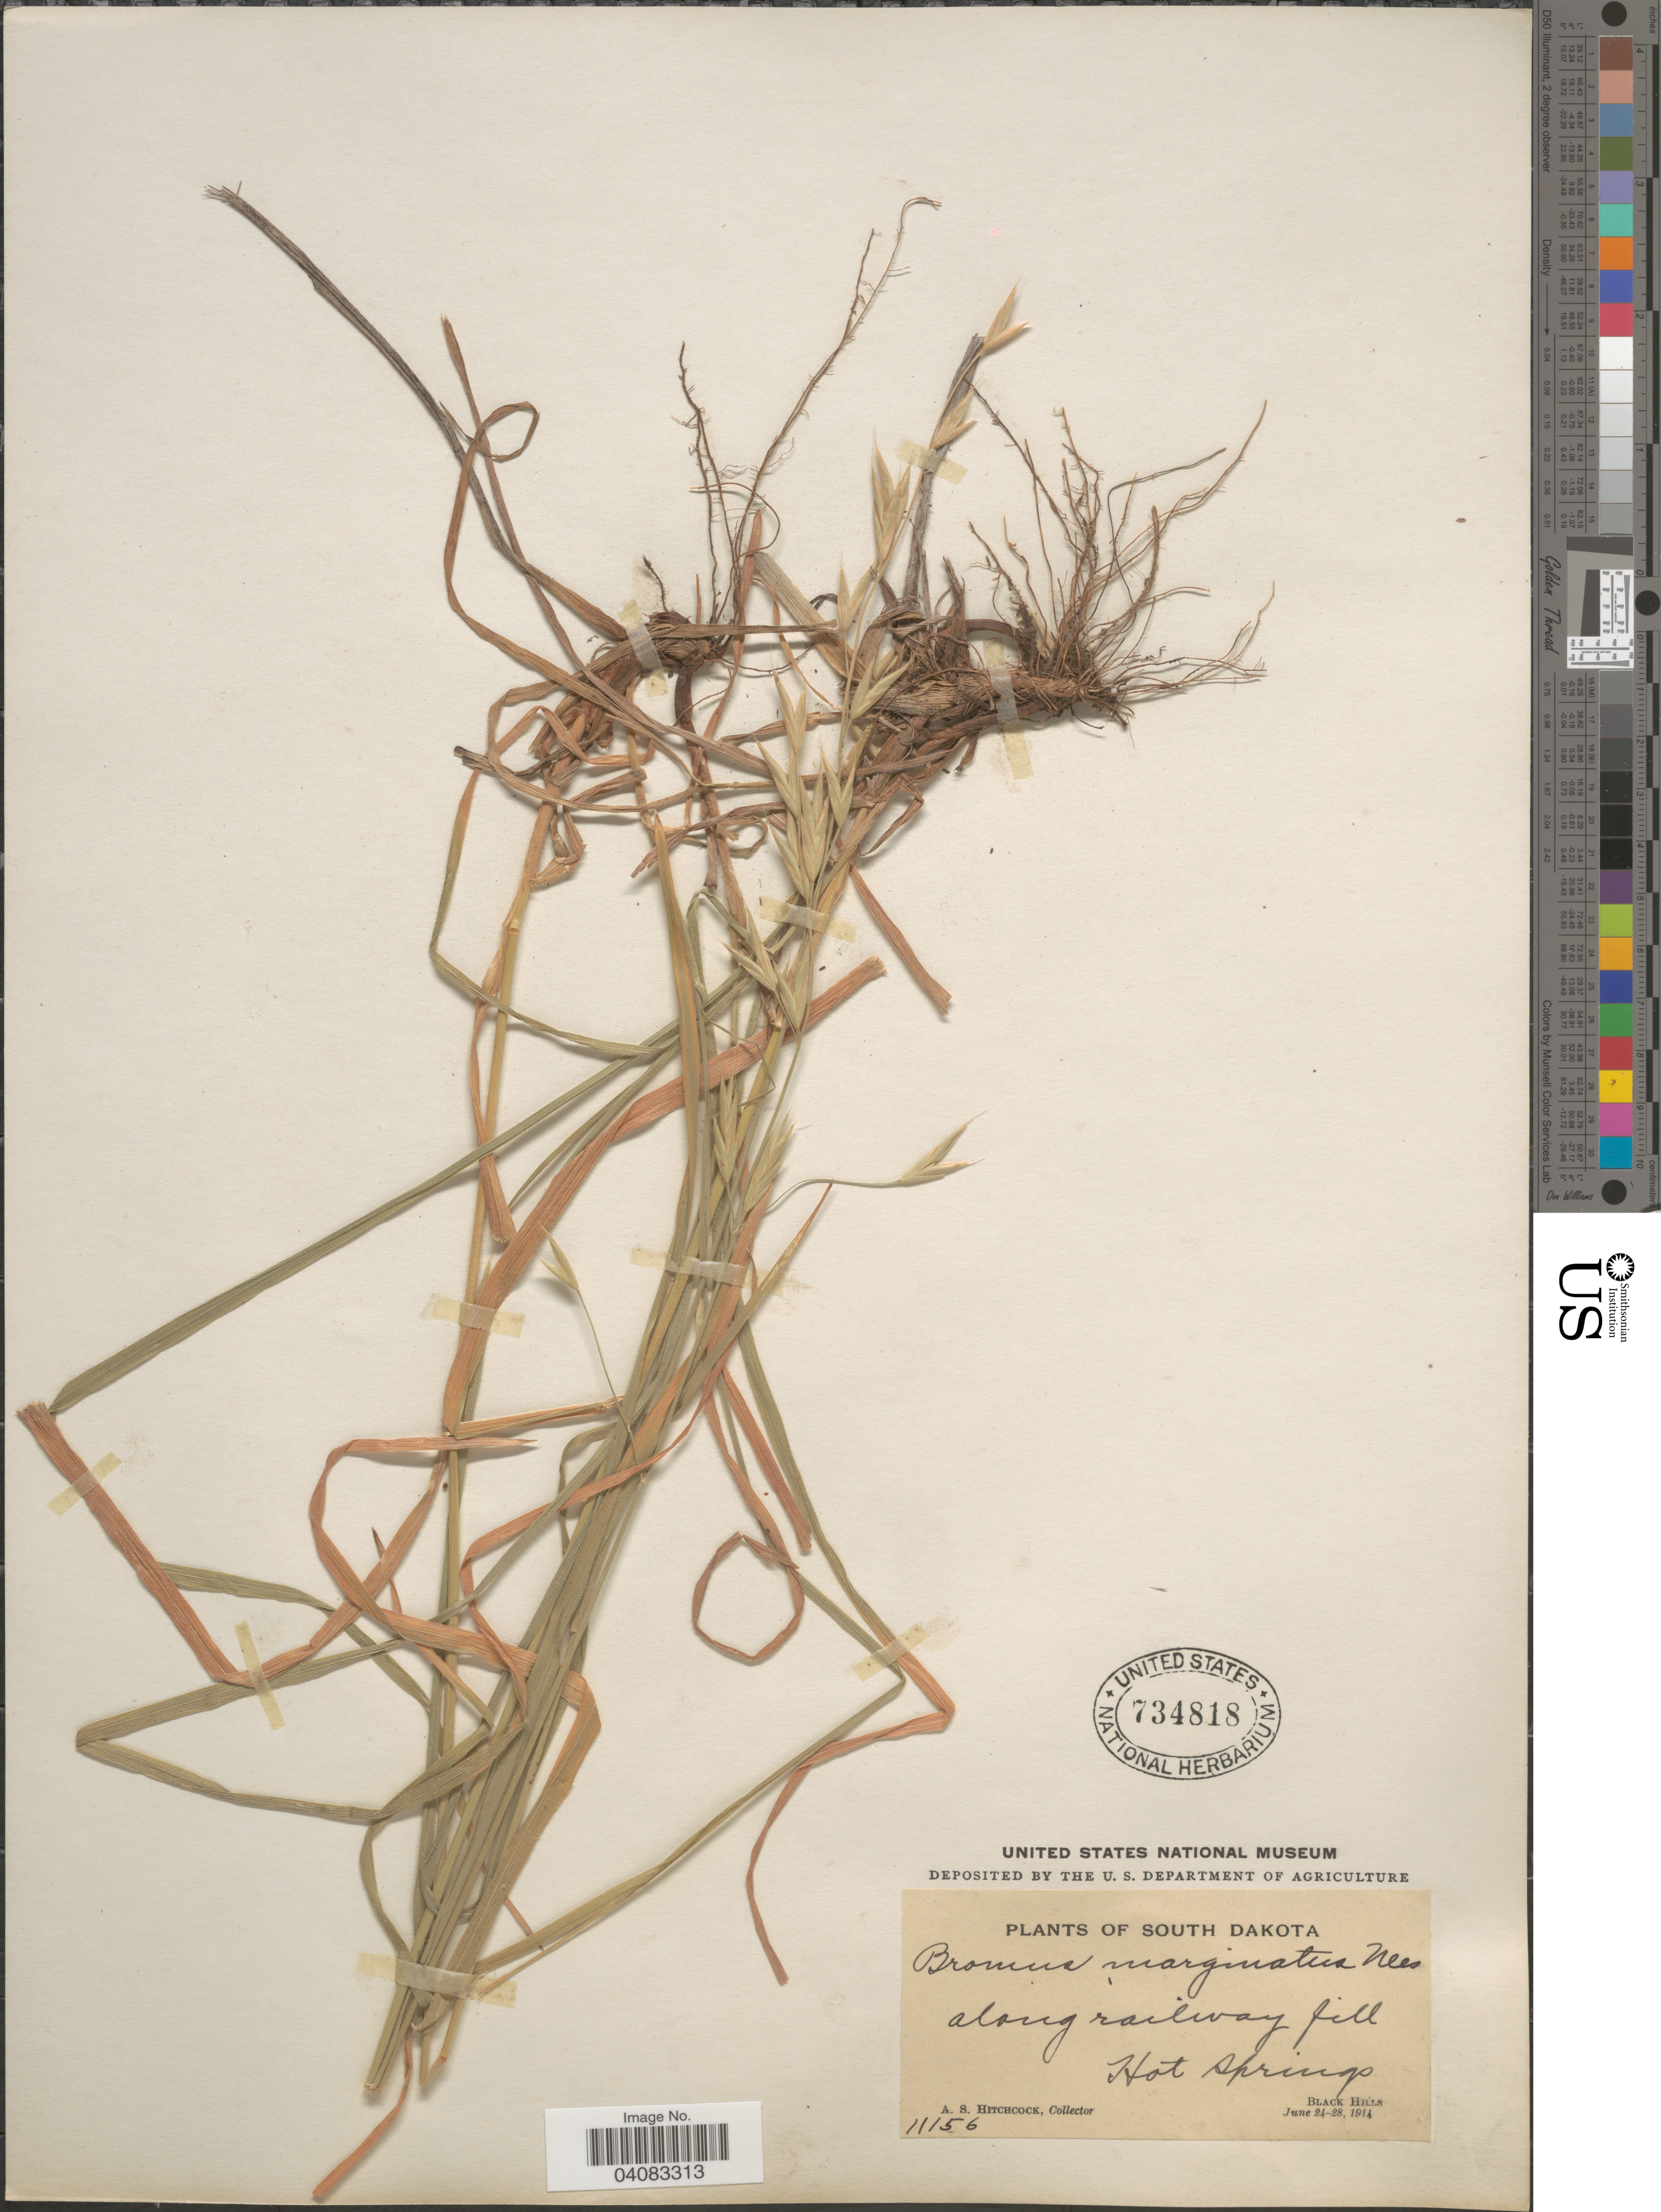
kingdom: Plantae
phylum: Tracheophyta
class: Liliopsida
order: Poales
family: Poaceae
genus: Bromus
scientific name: Bromus marginatus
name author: Nees ex Steud.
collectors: A. S. Hitchcock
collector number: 11156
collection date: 1914-06-24/1914-06-28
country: United States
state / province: South Dakota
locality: Along railway fill. Hot Springs. Black Hills.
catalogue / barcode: US 734818